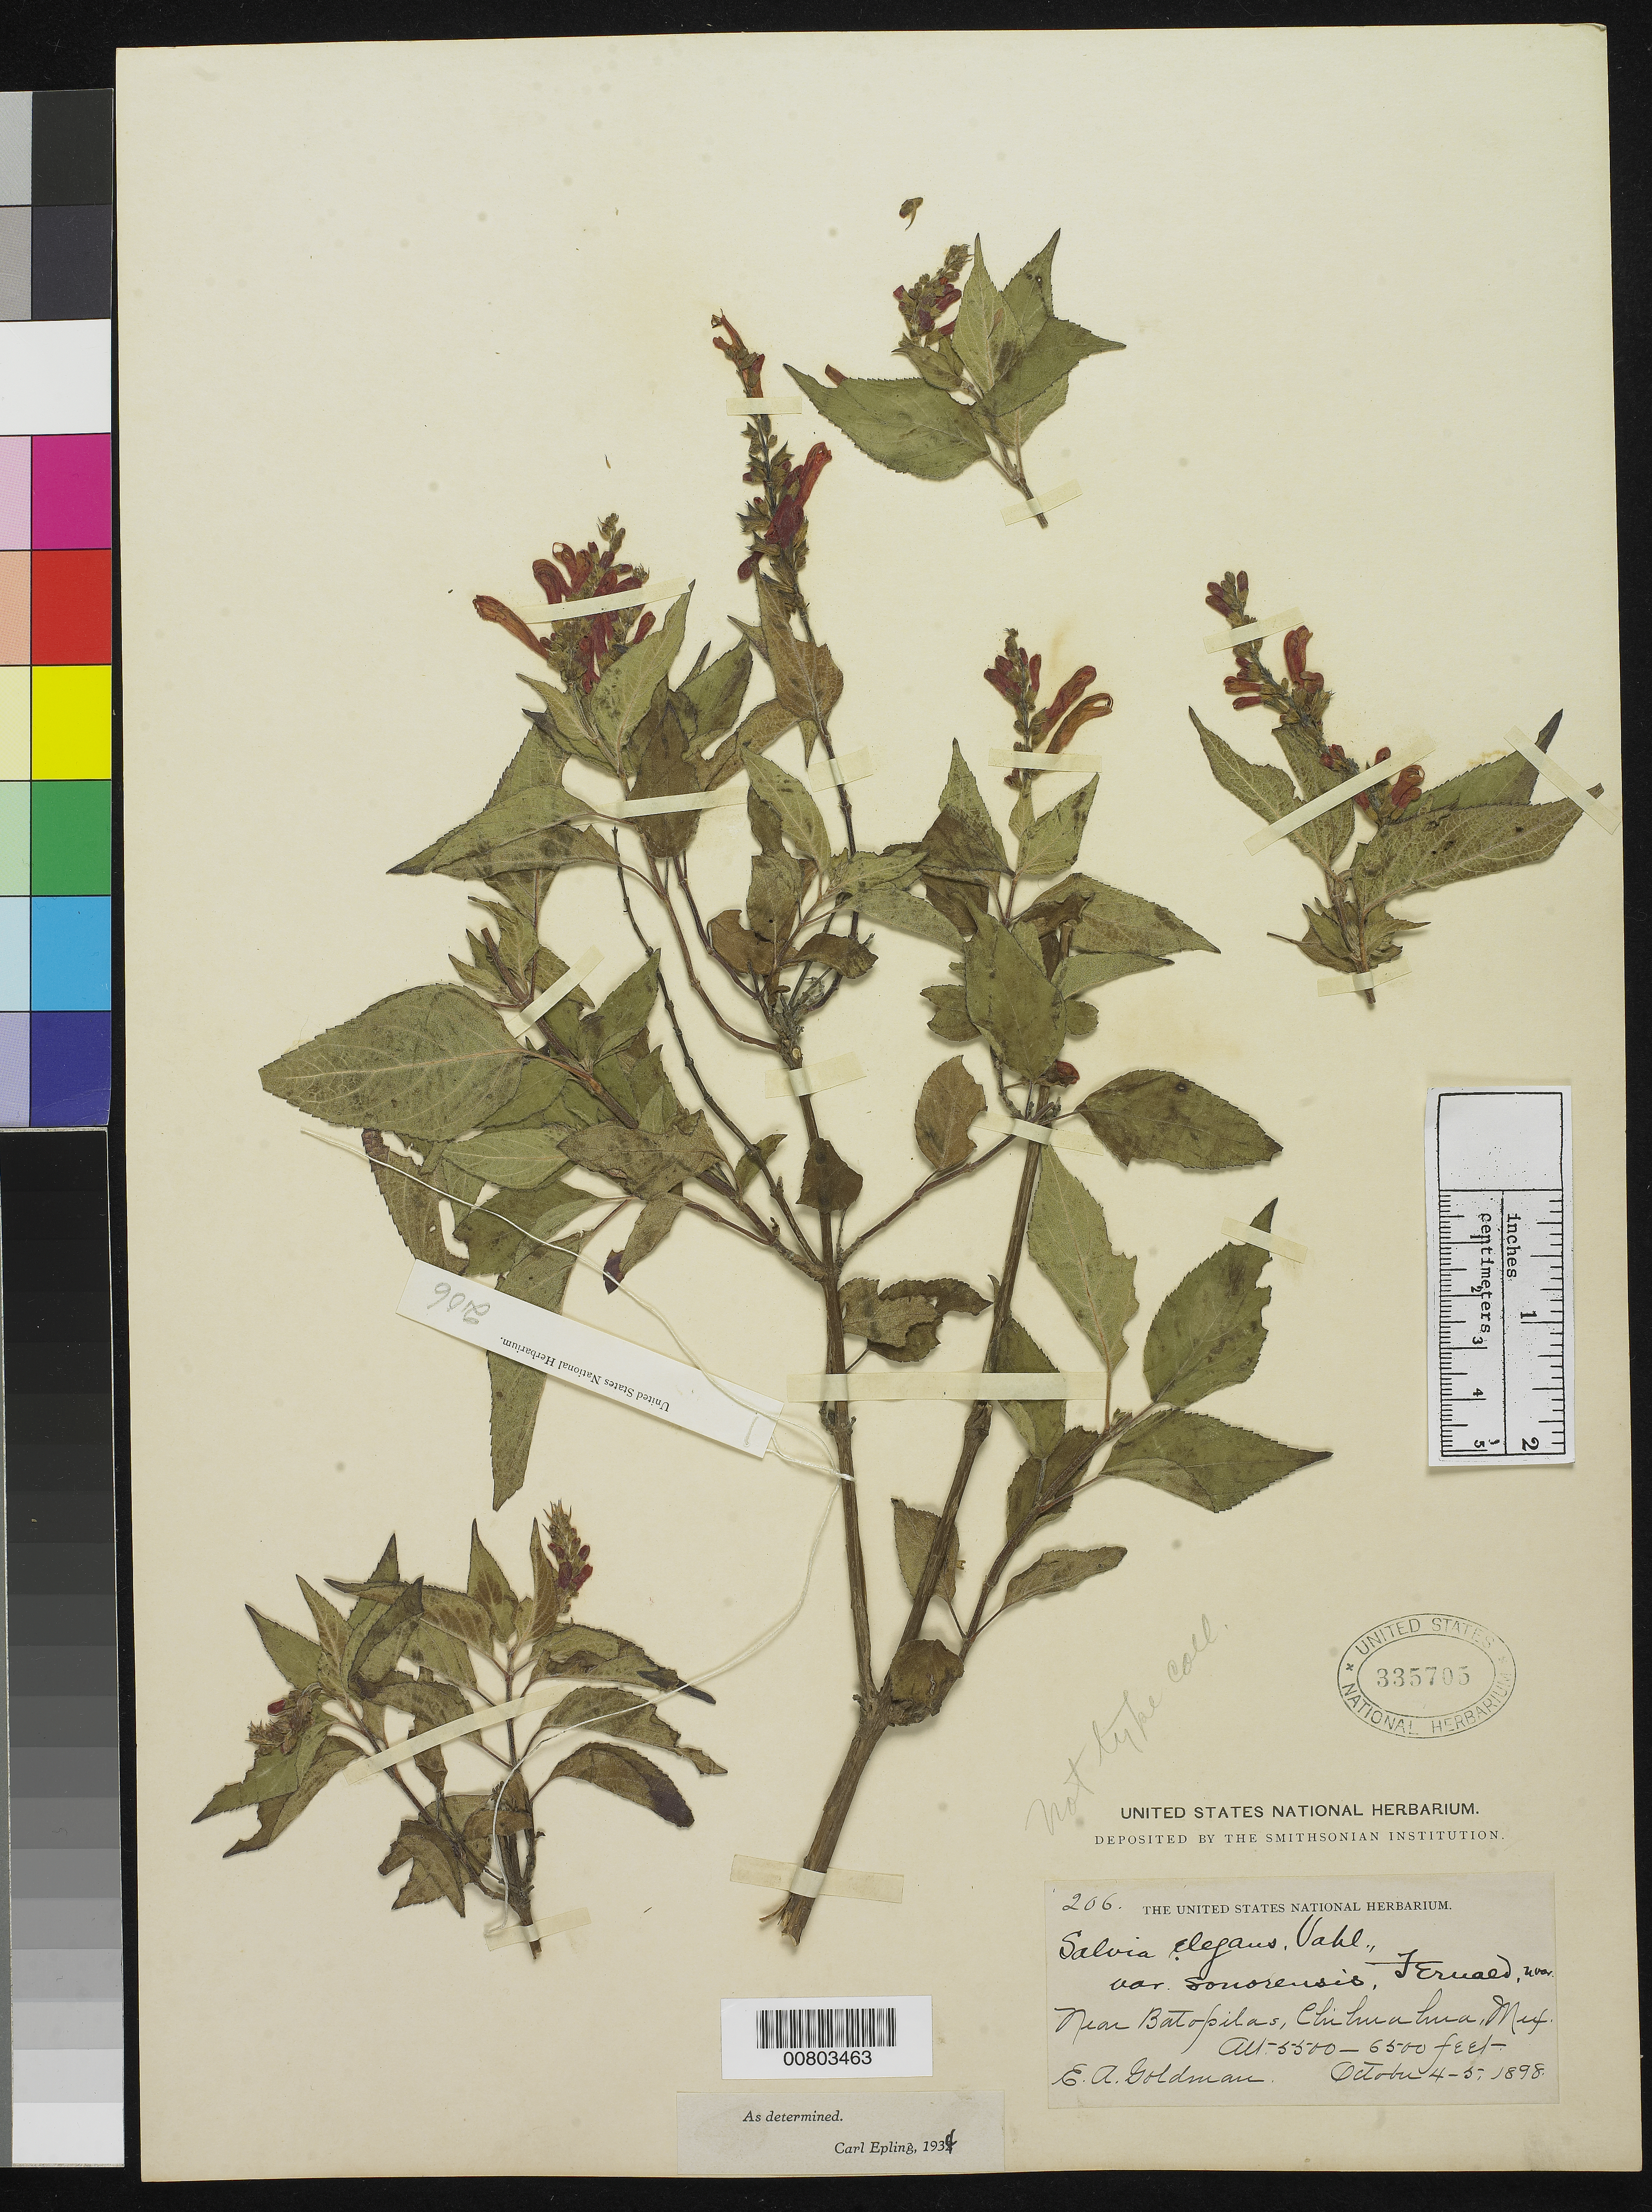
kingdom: Plantae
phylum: Tracheophyta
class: Magnoliopsida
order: Lamiales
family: Lamiaceae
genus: Salvia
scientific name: Salvia elegans var. sonorensis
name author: Fernald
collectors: E. A. Goldman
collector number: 206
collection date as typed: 04 Oct 1898 to 05 Oct 1898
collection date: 1898-10-04/1898-10-05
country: Mexico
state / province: Chihuahua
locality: Near Batopilas, Chihuahua.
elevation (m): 1676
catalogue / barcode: US 335705